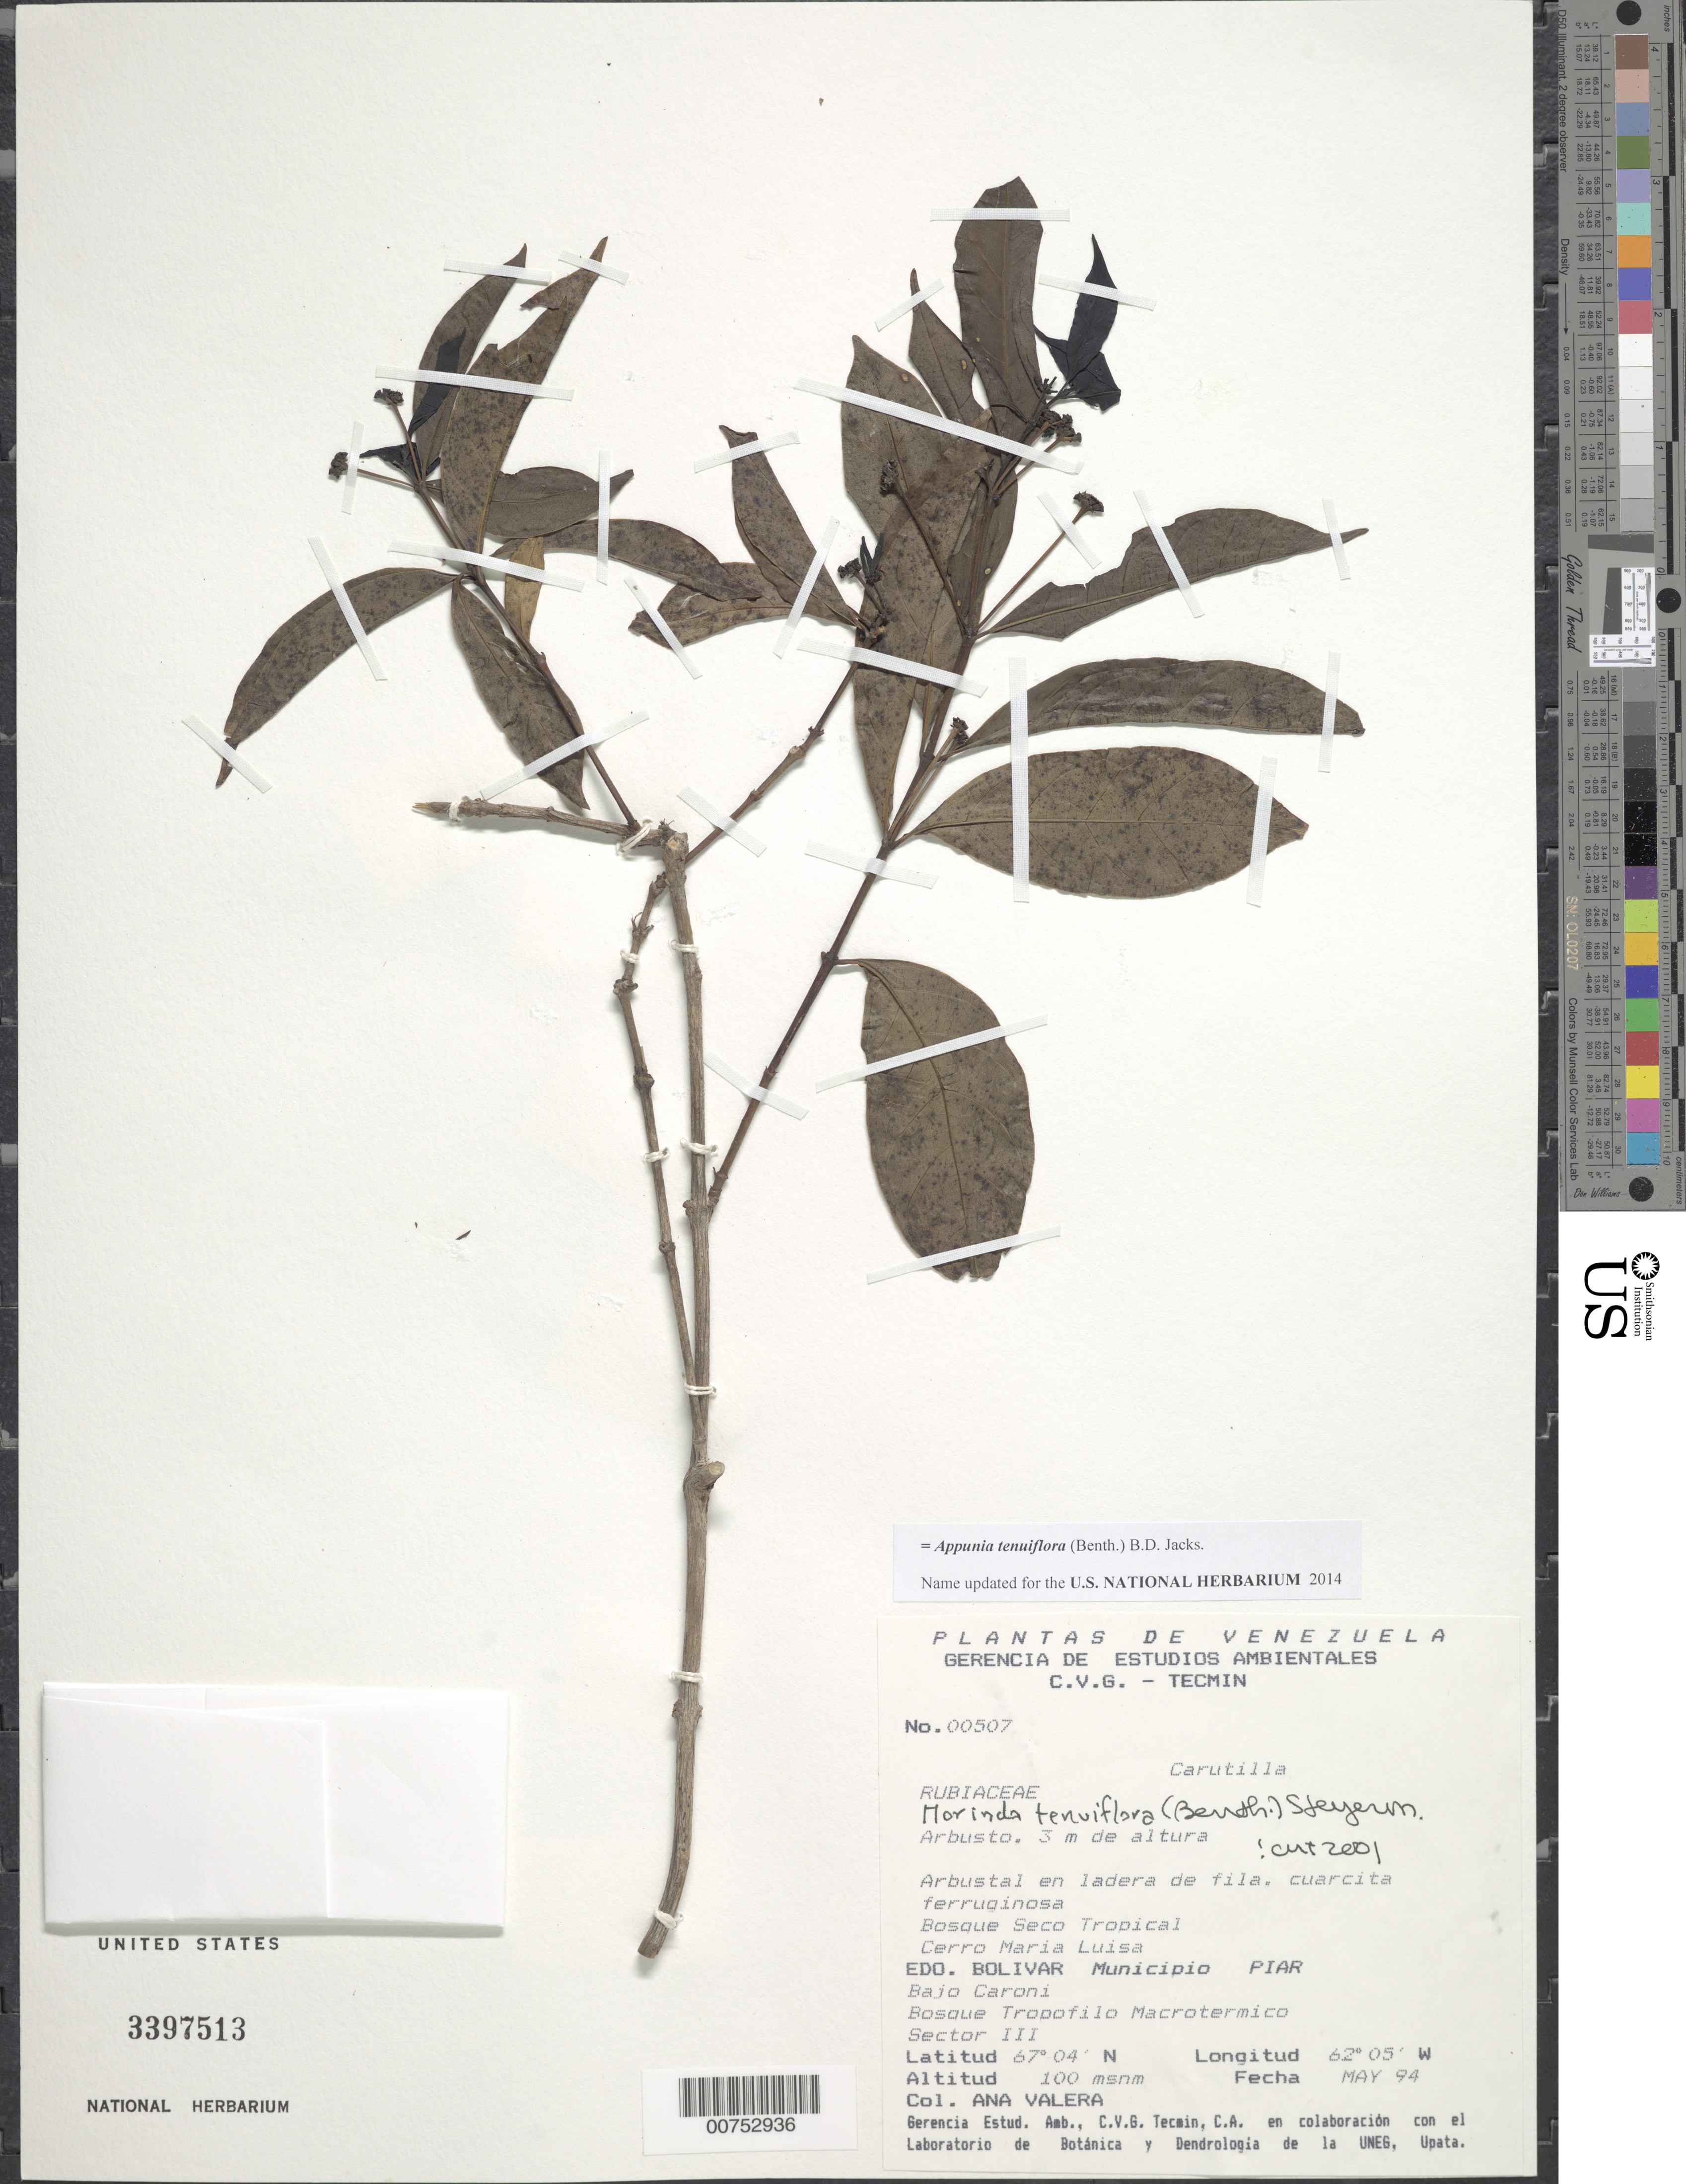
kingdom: Plantae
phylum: Tracheophyta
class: Magnoliopsida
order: Gentianales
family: Rubiaceae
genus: Appunia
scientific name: Appunia tenuiflora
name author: (Benth.) Hook. f. ex B.D. Jacks.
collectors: A. Valera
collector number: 507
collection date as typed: May-94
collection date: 1994-05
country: Venezuela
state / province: Bolívar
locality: Mun. Piar, Bajo Caroní; Cerro Maria Luisa, Sector III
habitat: Bosque seco tropical; bosque tropofilo macrotermico; en ladera de fila. cuarcita ferruginosa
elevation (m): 100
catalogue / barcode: US 3397513